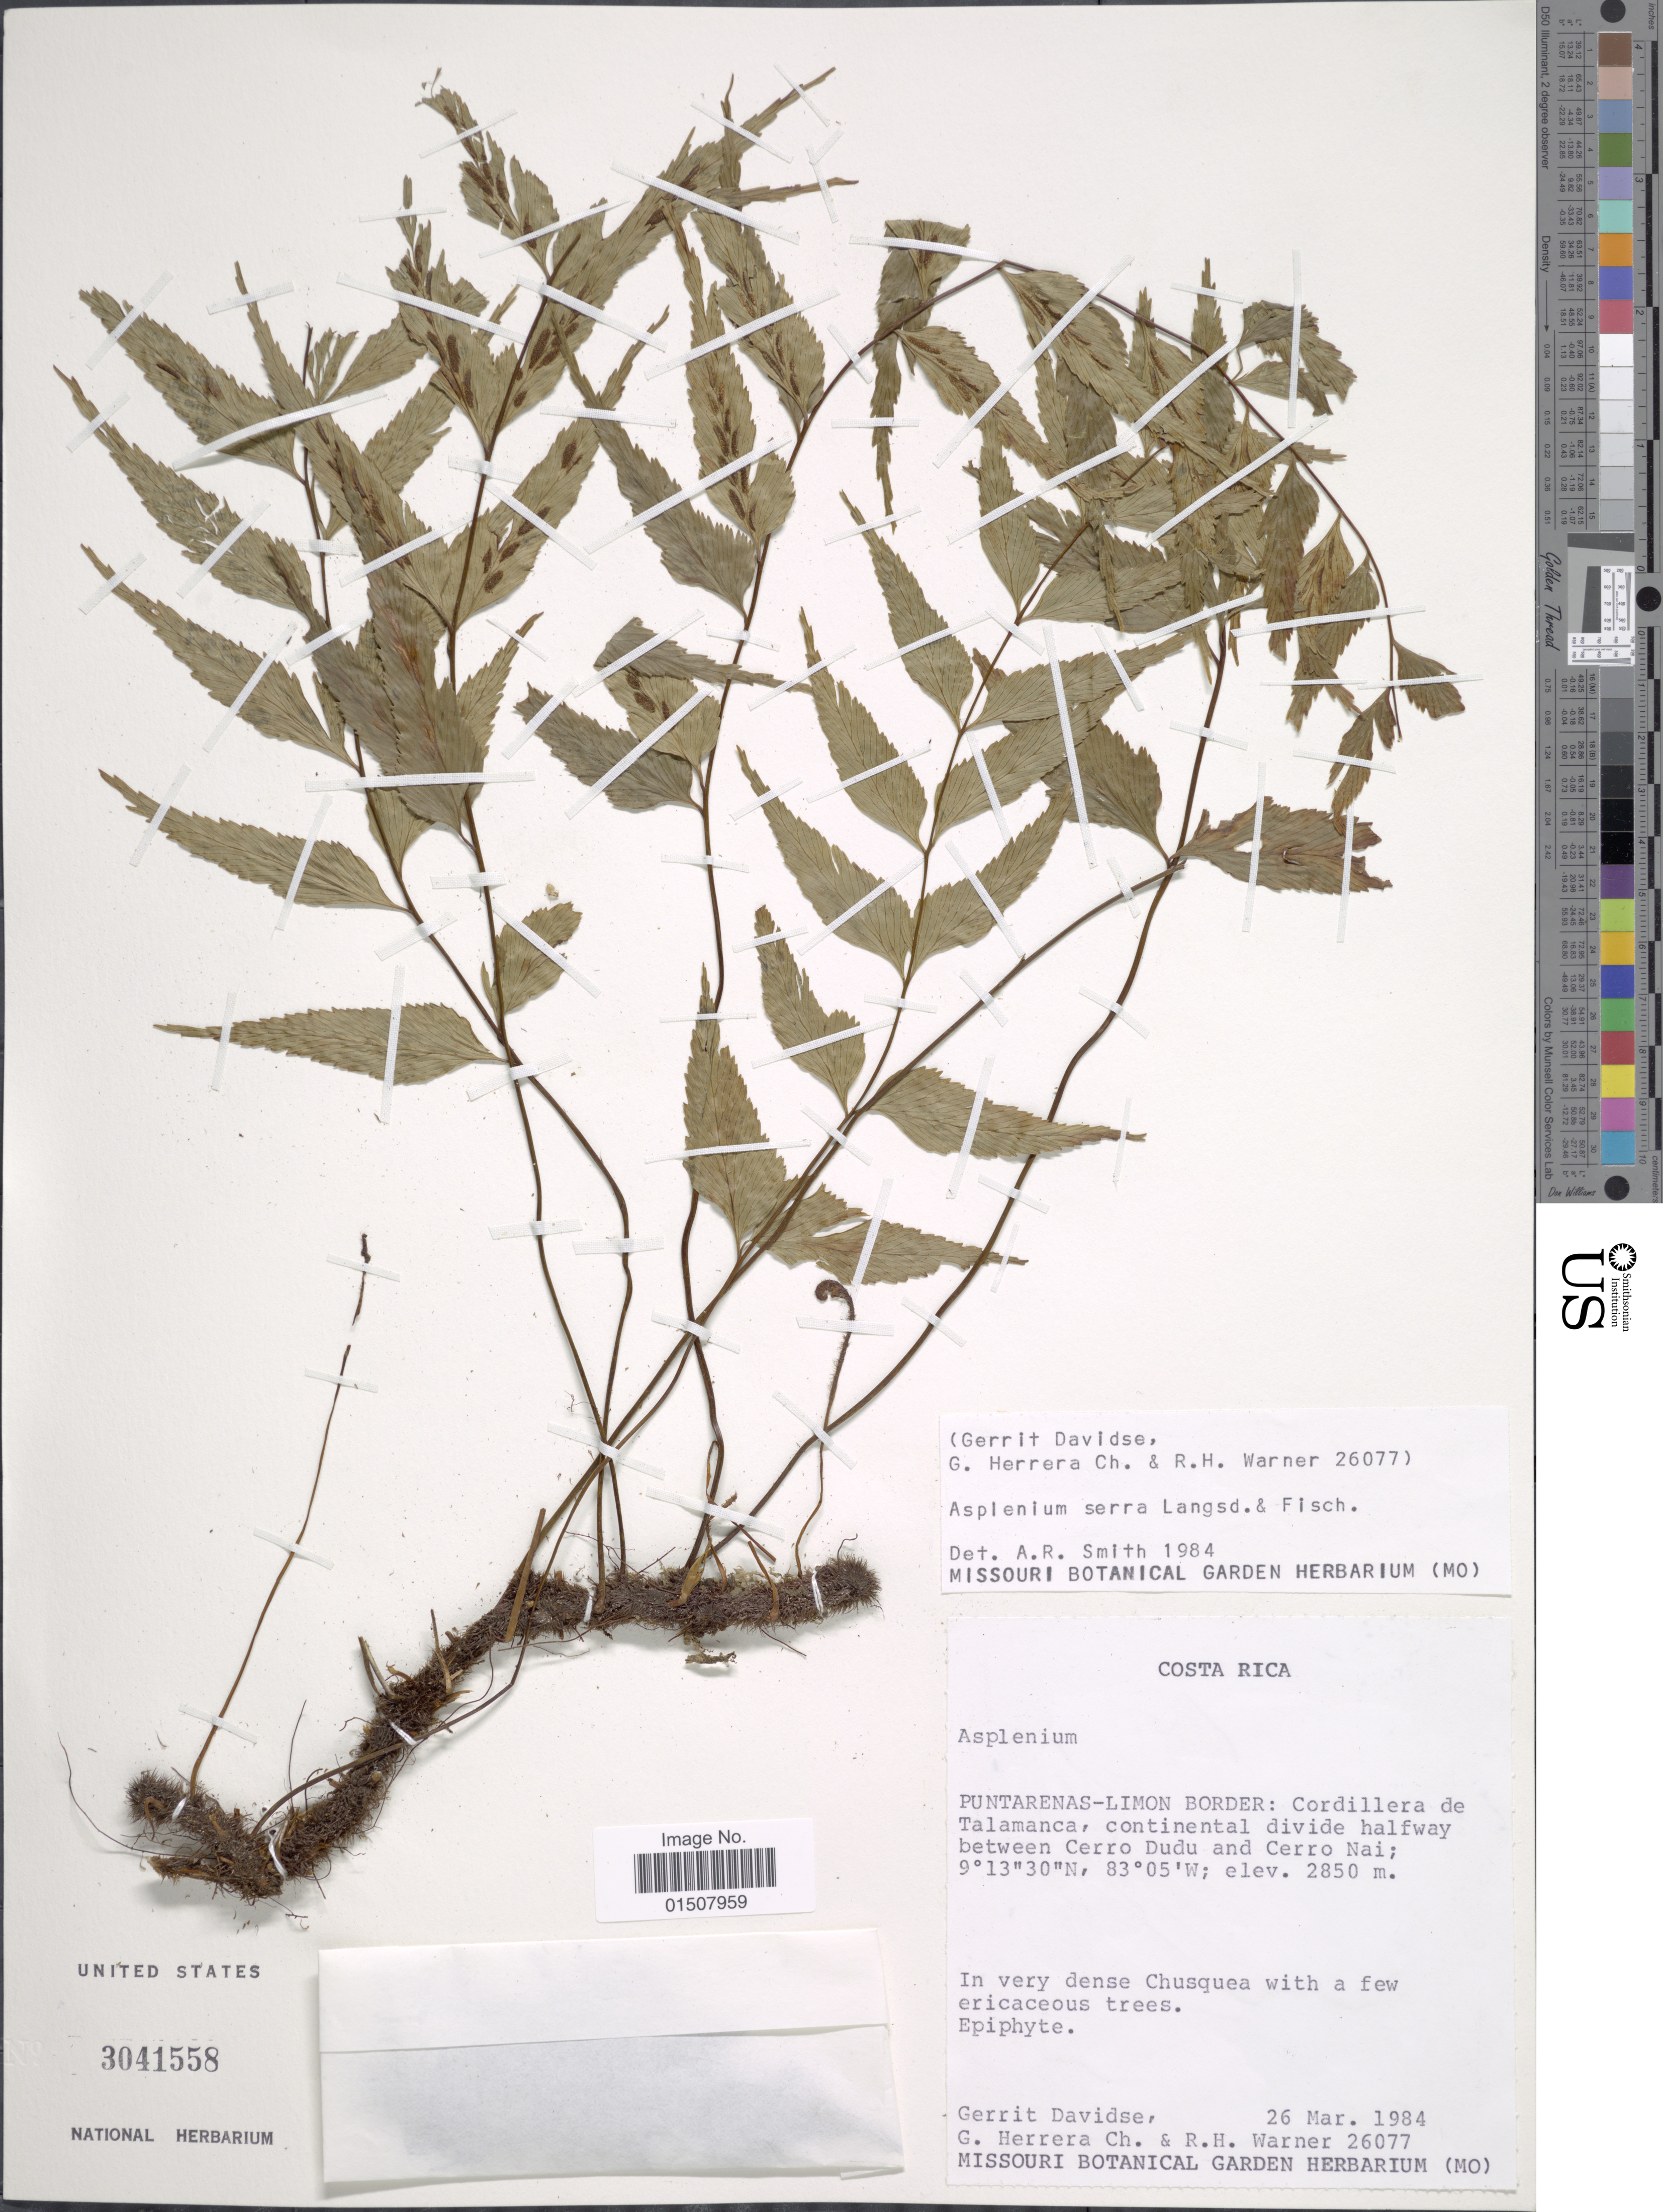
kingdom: Plantae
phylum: Tracheophyta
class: Polypodiopsida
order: Polypodiales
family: Aspleniaceae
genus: Asplenium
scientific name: Asplenium serra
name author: Langsd. & Fisch.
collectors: G. Davidse, G. Herrera & R. H. Warner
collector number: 26077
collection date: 1984-03-26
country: Costa Rica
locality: Puntarenas-Limon Border: Cordillera de Talamanca, continental divide halfway between Cerro Dudu and Cerro Nai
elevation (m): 2850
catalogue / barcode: US 3041558